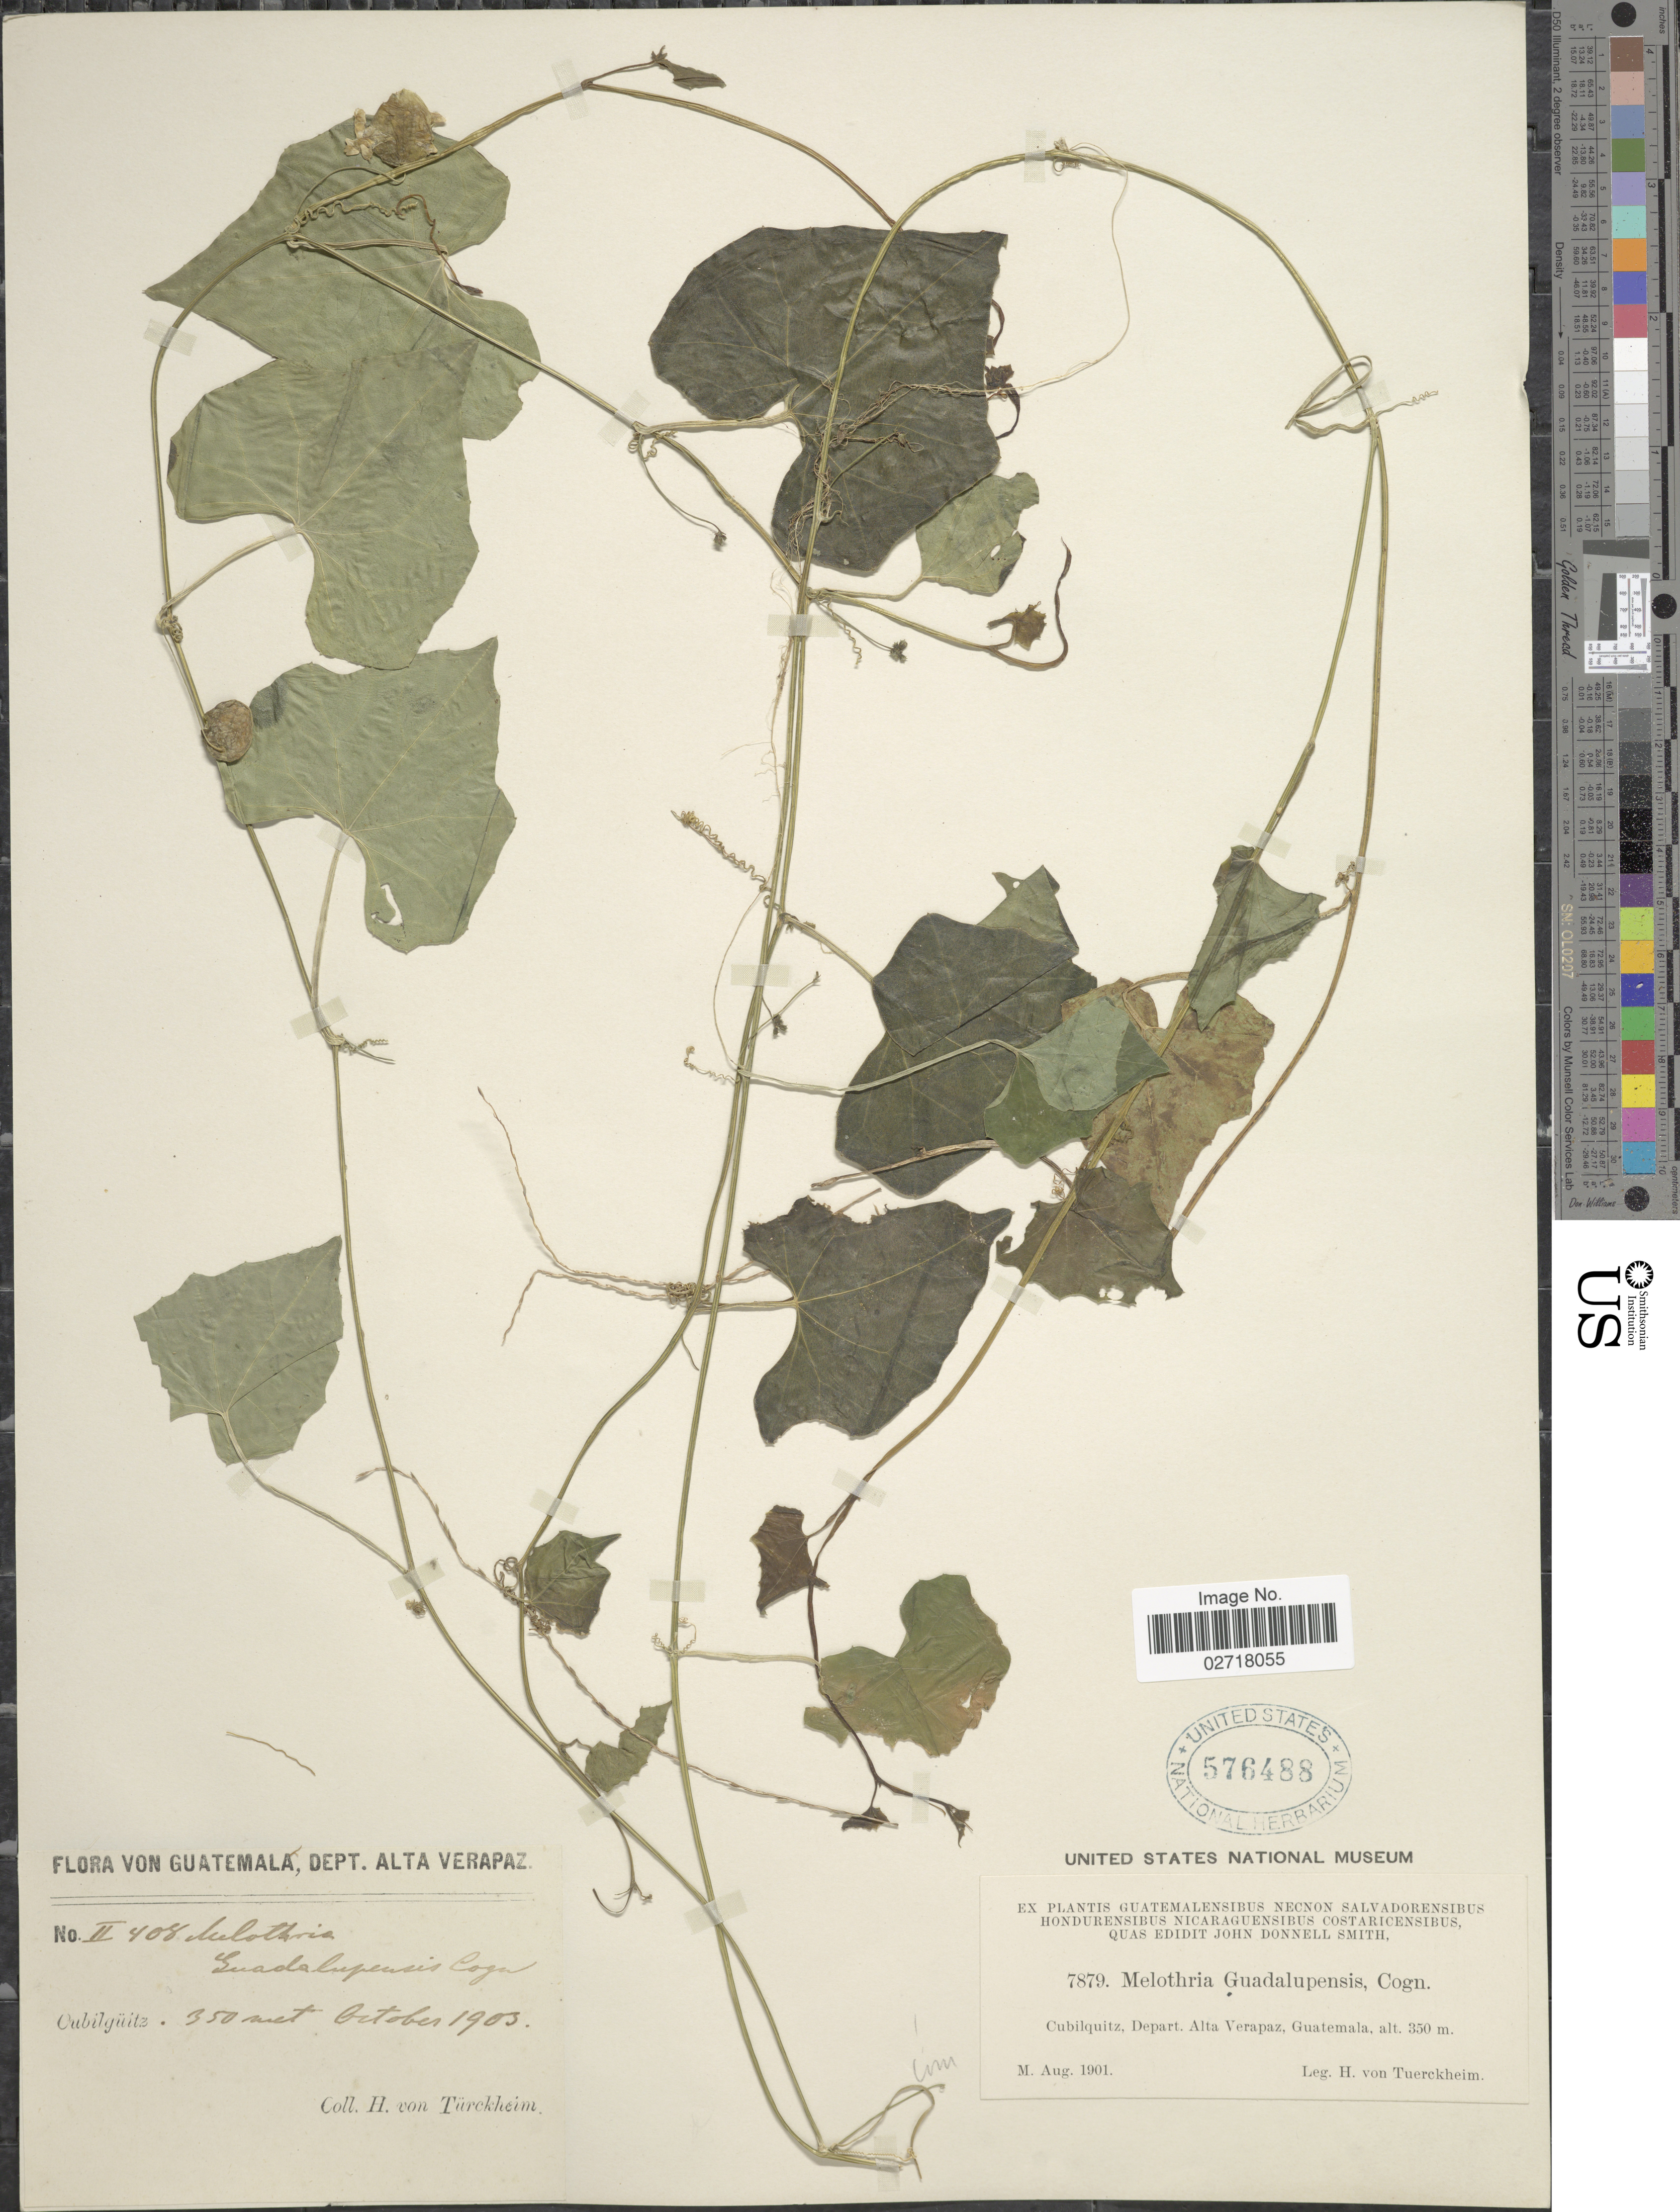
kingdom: Plantae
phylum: Tracheophyta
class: Magnoliopsida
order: Cucurbitales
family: Cucurbitaceae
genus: Melothria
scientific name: Melothria pendula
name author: L.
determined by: U.S. National Herbarium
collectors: H. von Türckheim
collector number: II 408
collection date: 1903-10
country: Guatemala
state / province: Alta Verapaz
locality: Cubilquitz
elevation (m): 350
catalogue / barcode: US 576488